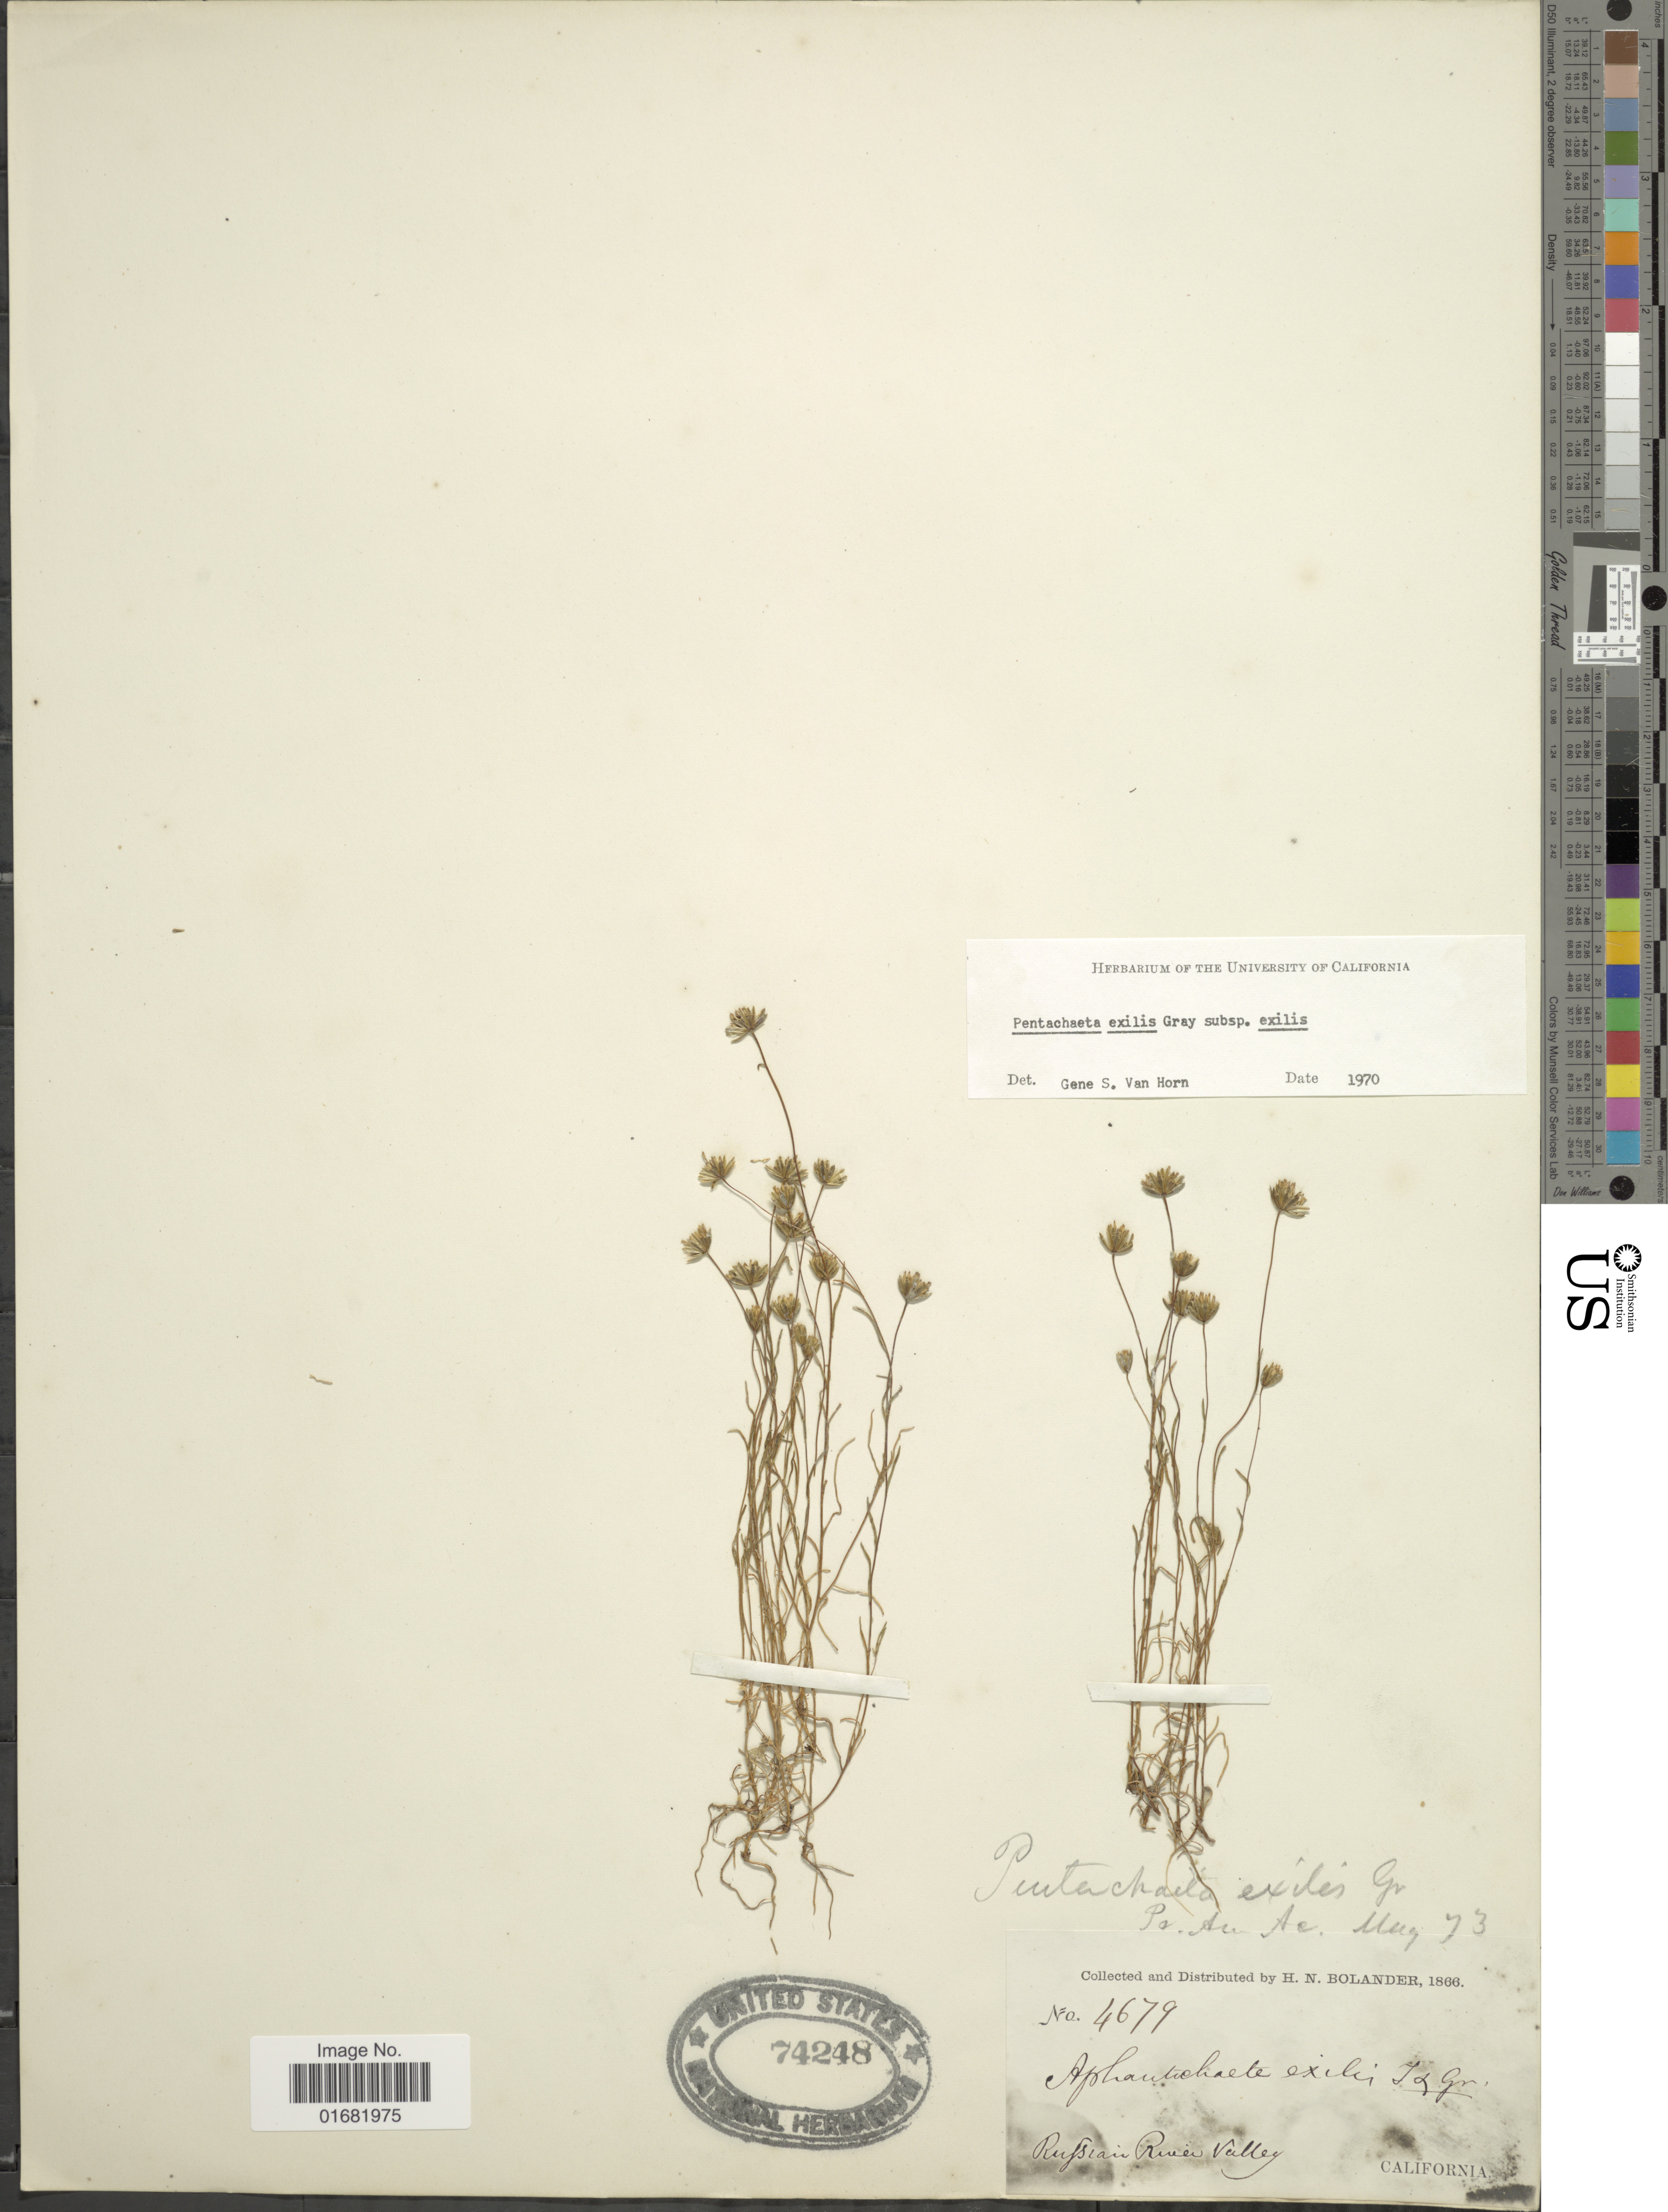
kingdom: Plantae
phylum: Tracheophyta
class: Magnoliopsida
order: Asterales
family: Asteraceae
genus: Pentachaeta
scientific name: Pentachaeta exilis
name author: A. Gray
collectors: H. Bolander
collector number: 4679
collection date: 1866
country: United States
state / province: California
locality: Russian River Valley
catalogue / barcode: US 74248